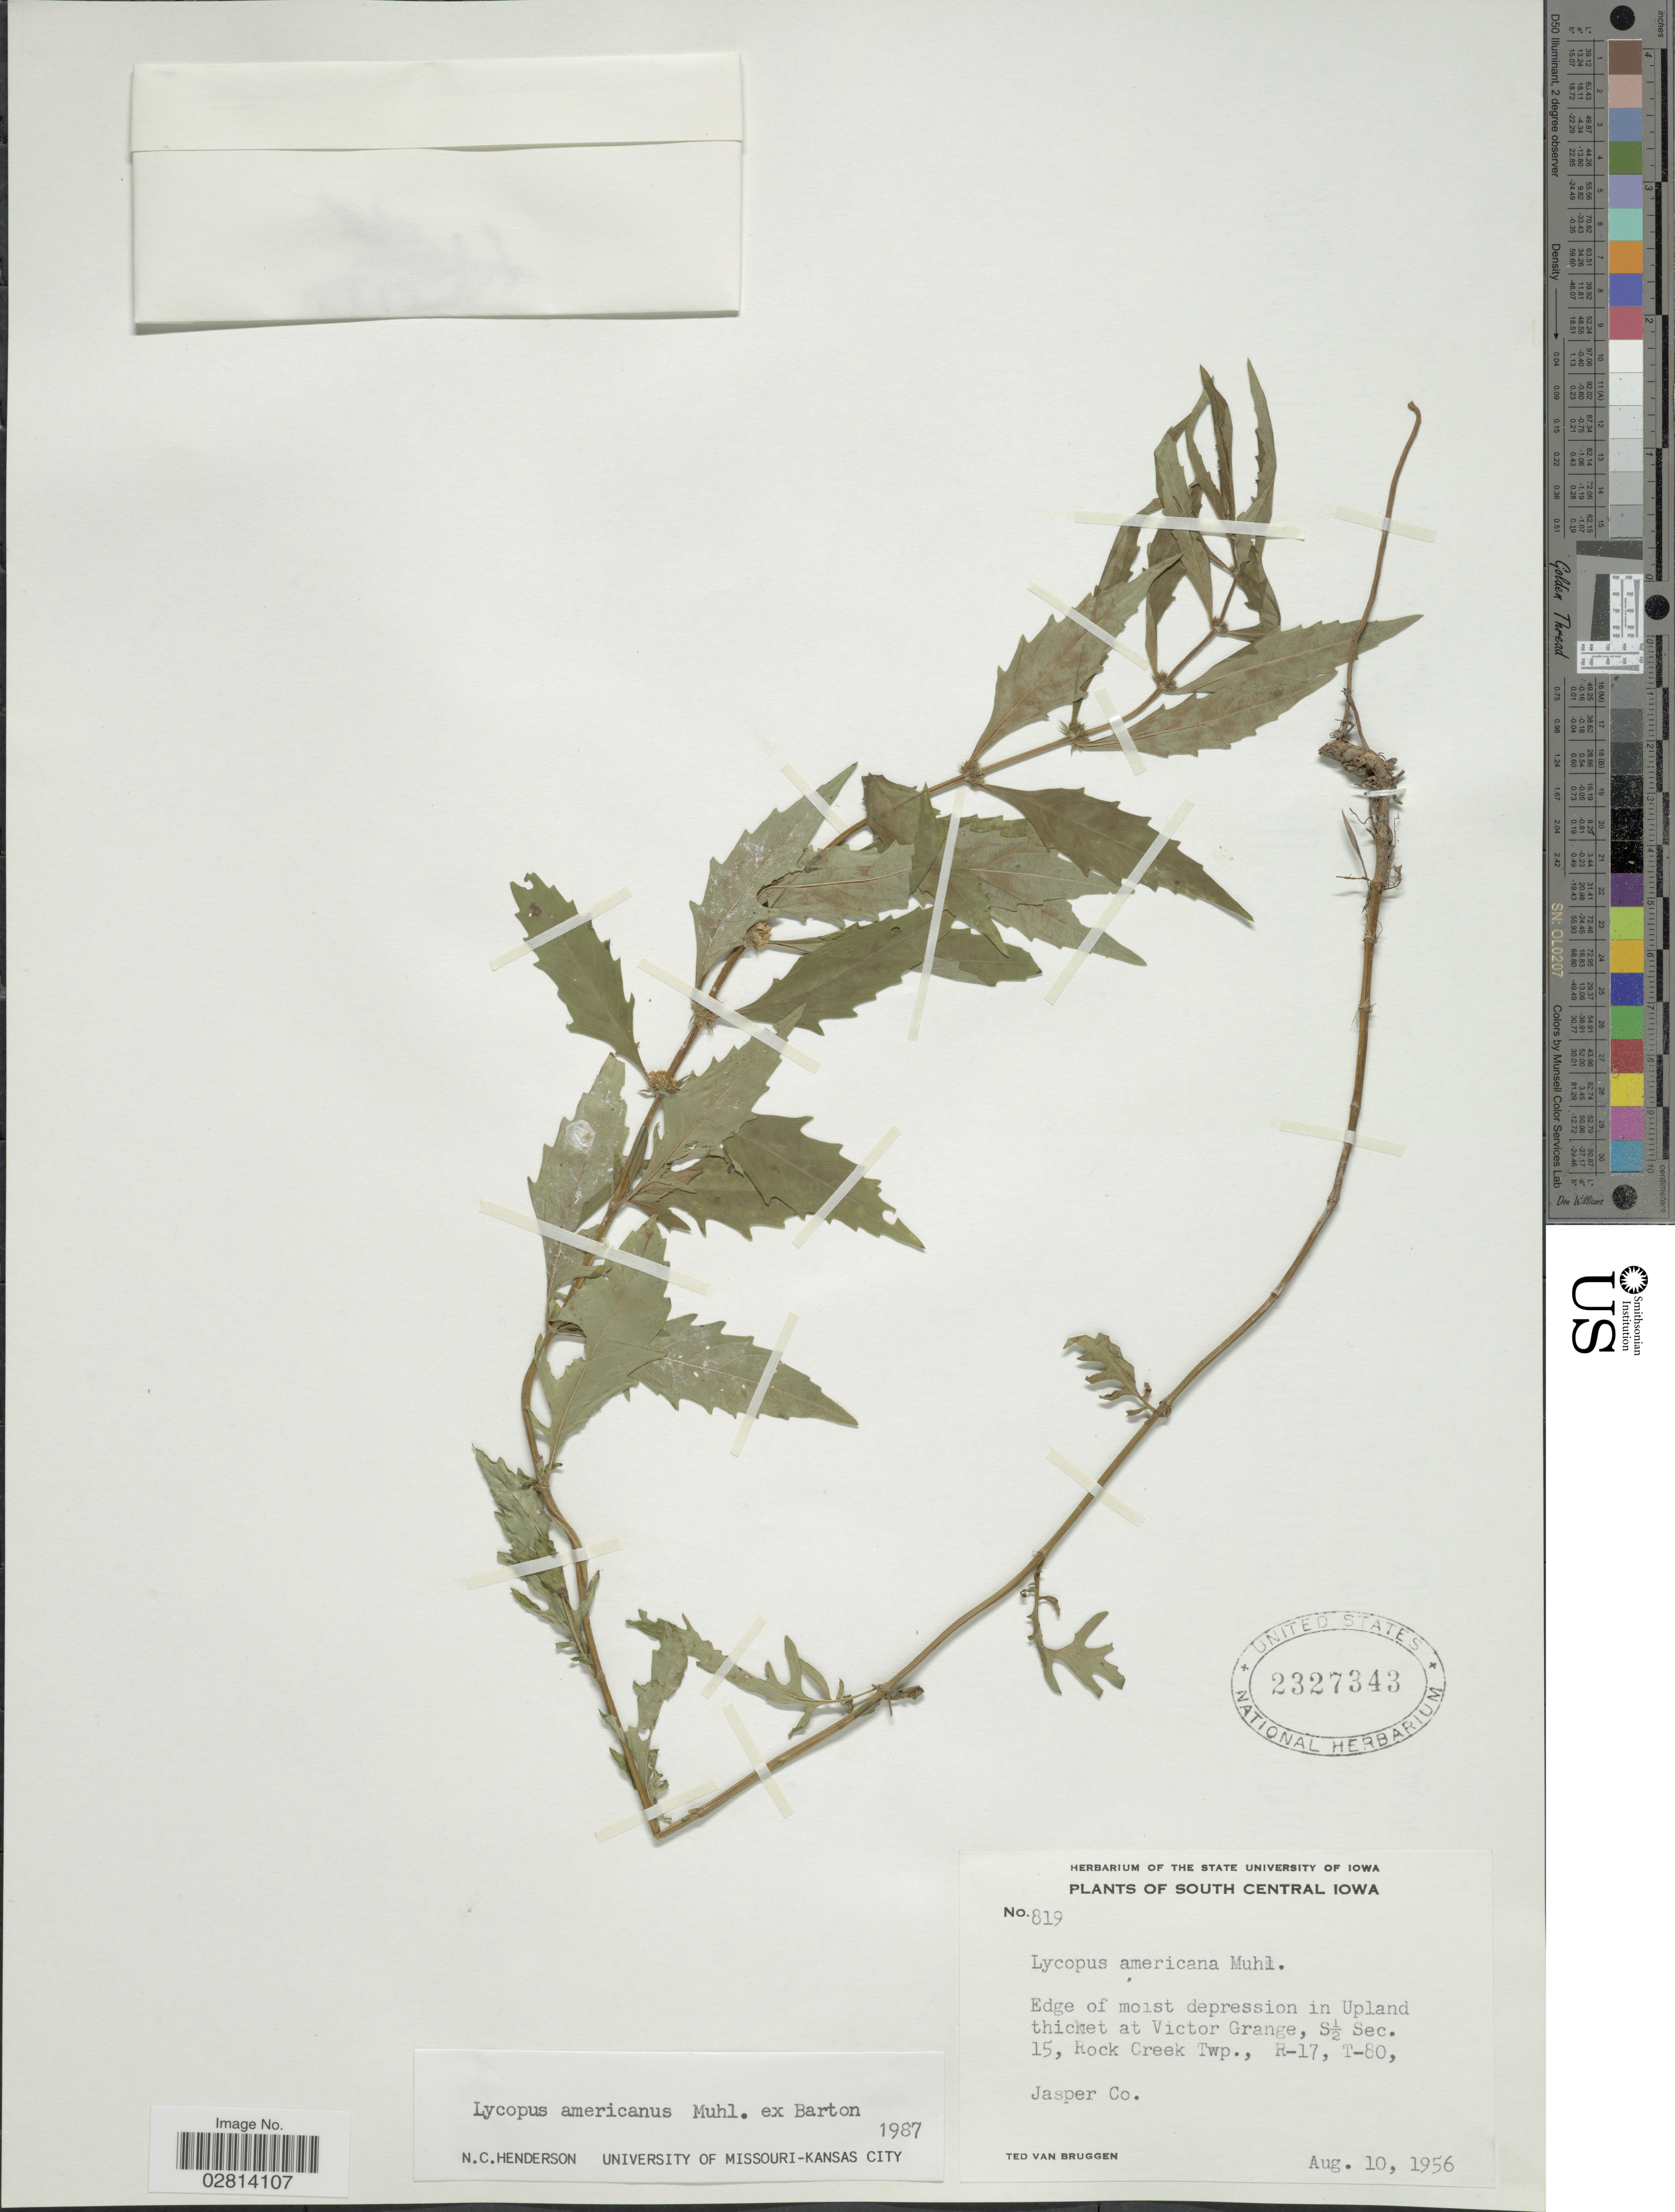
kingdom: Plantae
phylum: Tracheophyta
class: Magnoliopsida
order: Lamiales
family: Lamiaceae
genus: Lycopus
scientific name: Lycopus americanus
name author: Muhl. ex W.P.C. Barton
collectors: T. van Bruggen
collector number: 819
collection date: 1956-08-10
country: United States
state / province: Iowa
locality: South Central Iowa, Edge of moist depression in Upland thicket at Victor Grange, S½ Sec. 15, Rock Creek Twp., R-17, T-80, Jasper Co.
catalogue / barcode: US 2327343